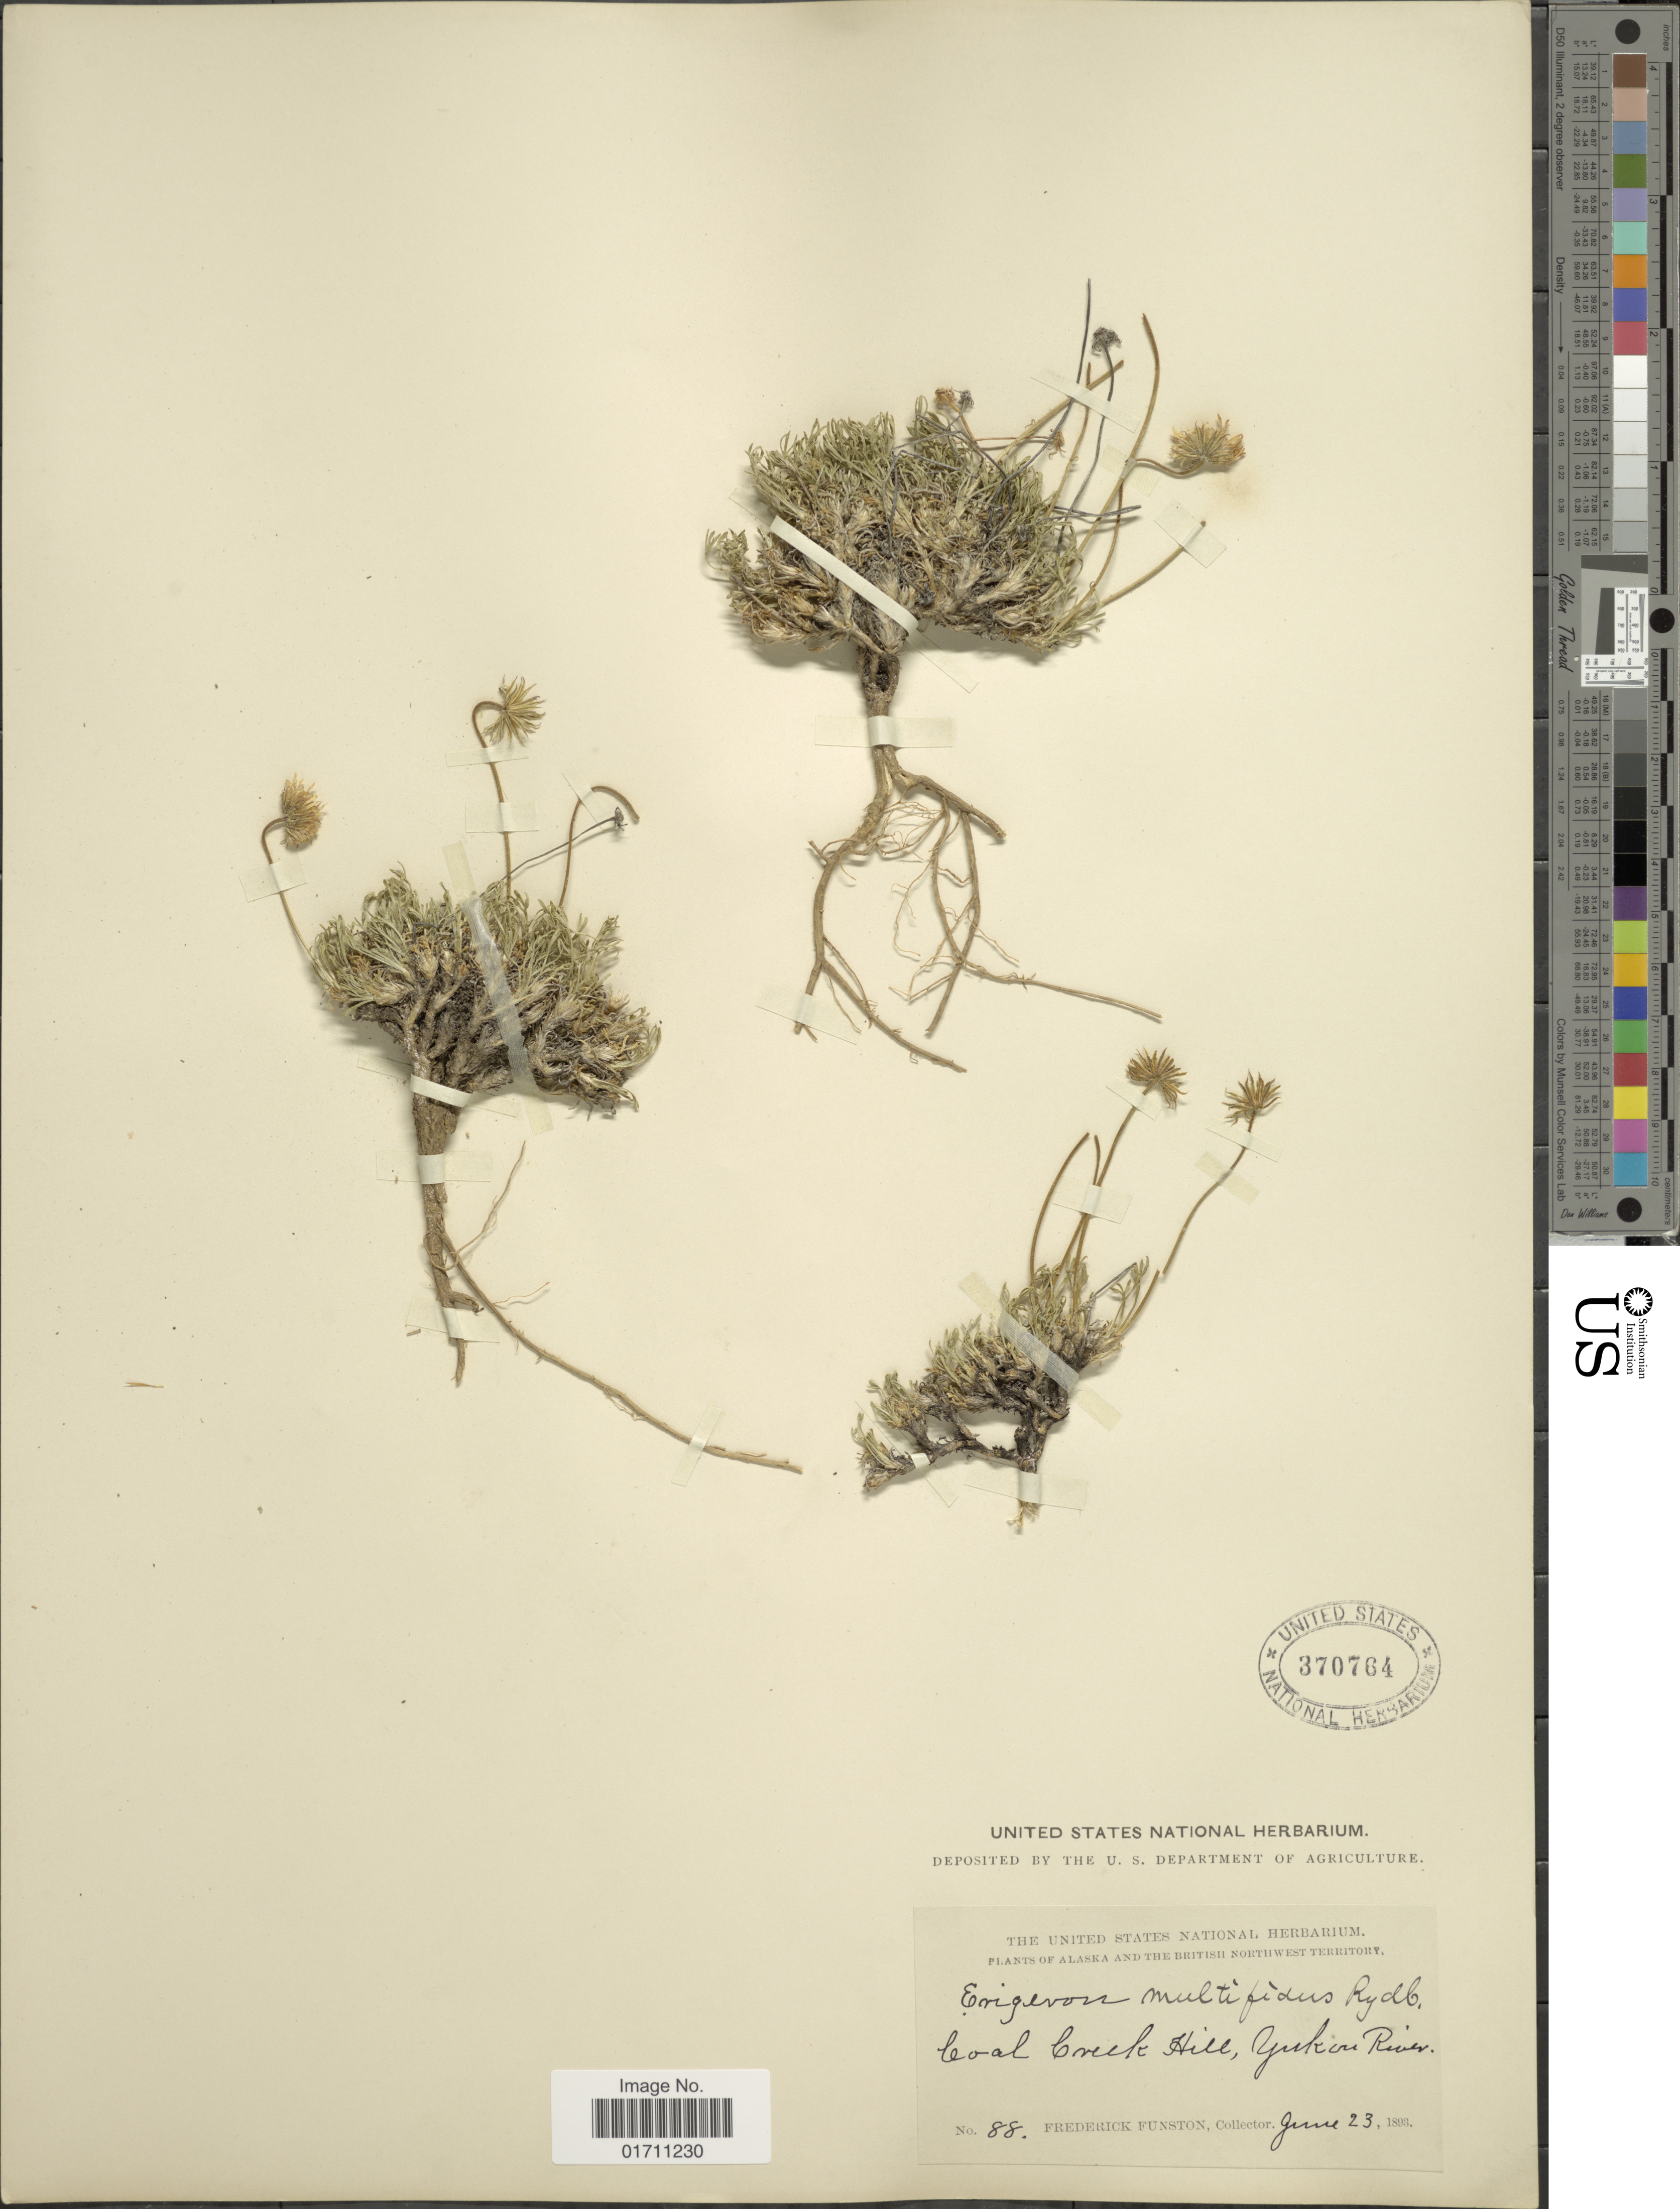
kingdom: Plantae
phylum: Tracheophyta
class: Magnoliopsida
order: Asterales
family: Asteraceae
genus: Erigeron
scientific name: Erigeron compositus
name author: Pursh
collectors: F. Funston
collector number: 88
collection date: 1893-06-23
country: Canada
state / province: Yukon Territory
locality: Alaska and The British North West territory, Coal Creek Hill, Yukon River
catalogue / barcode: US 370764